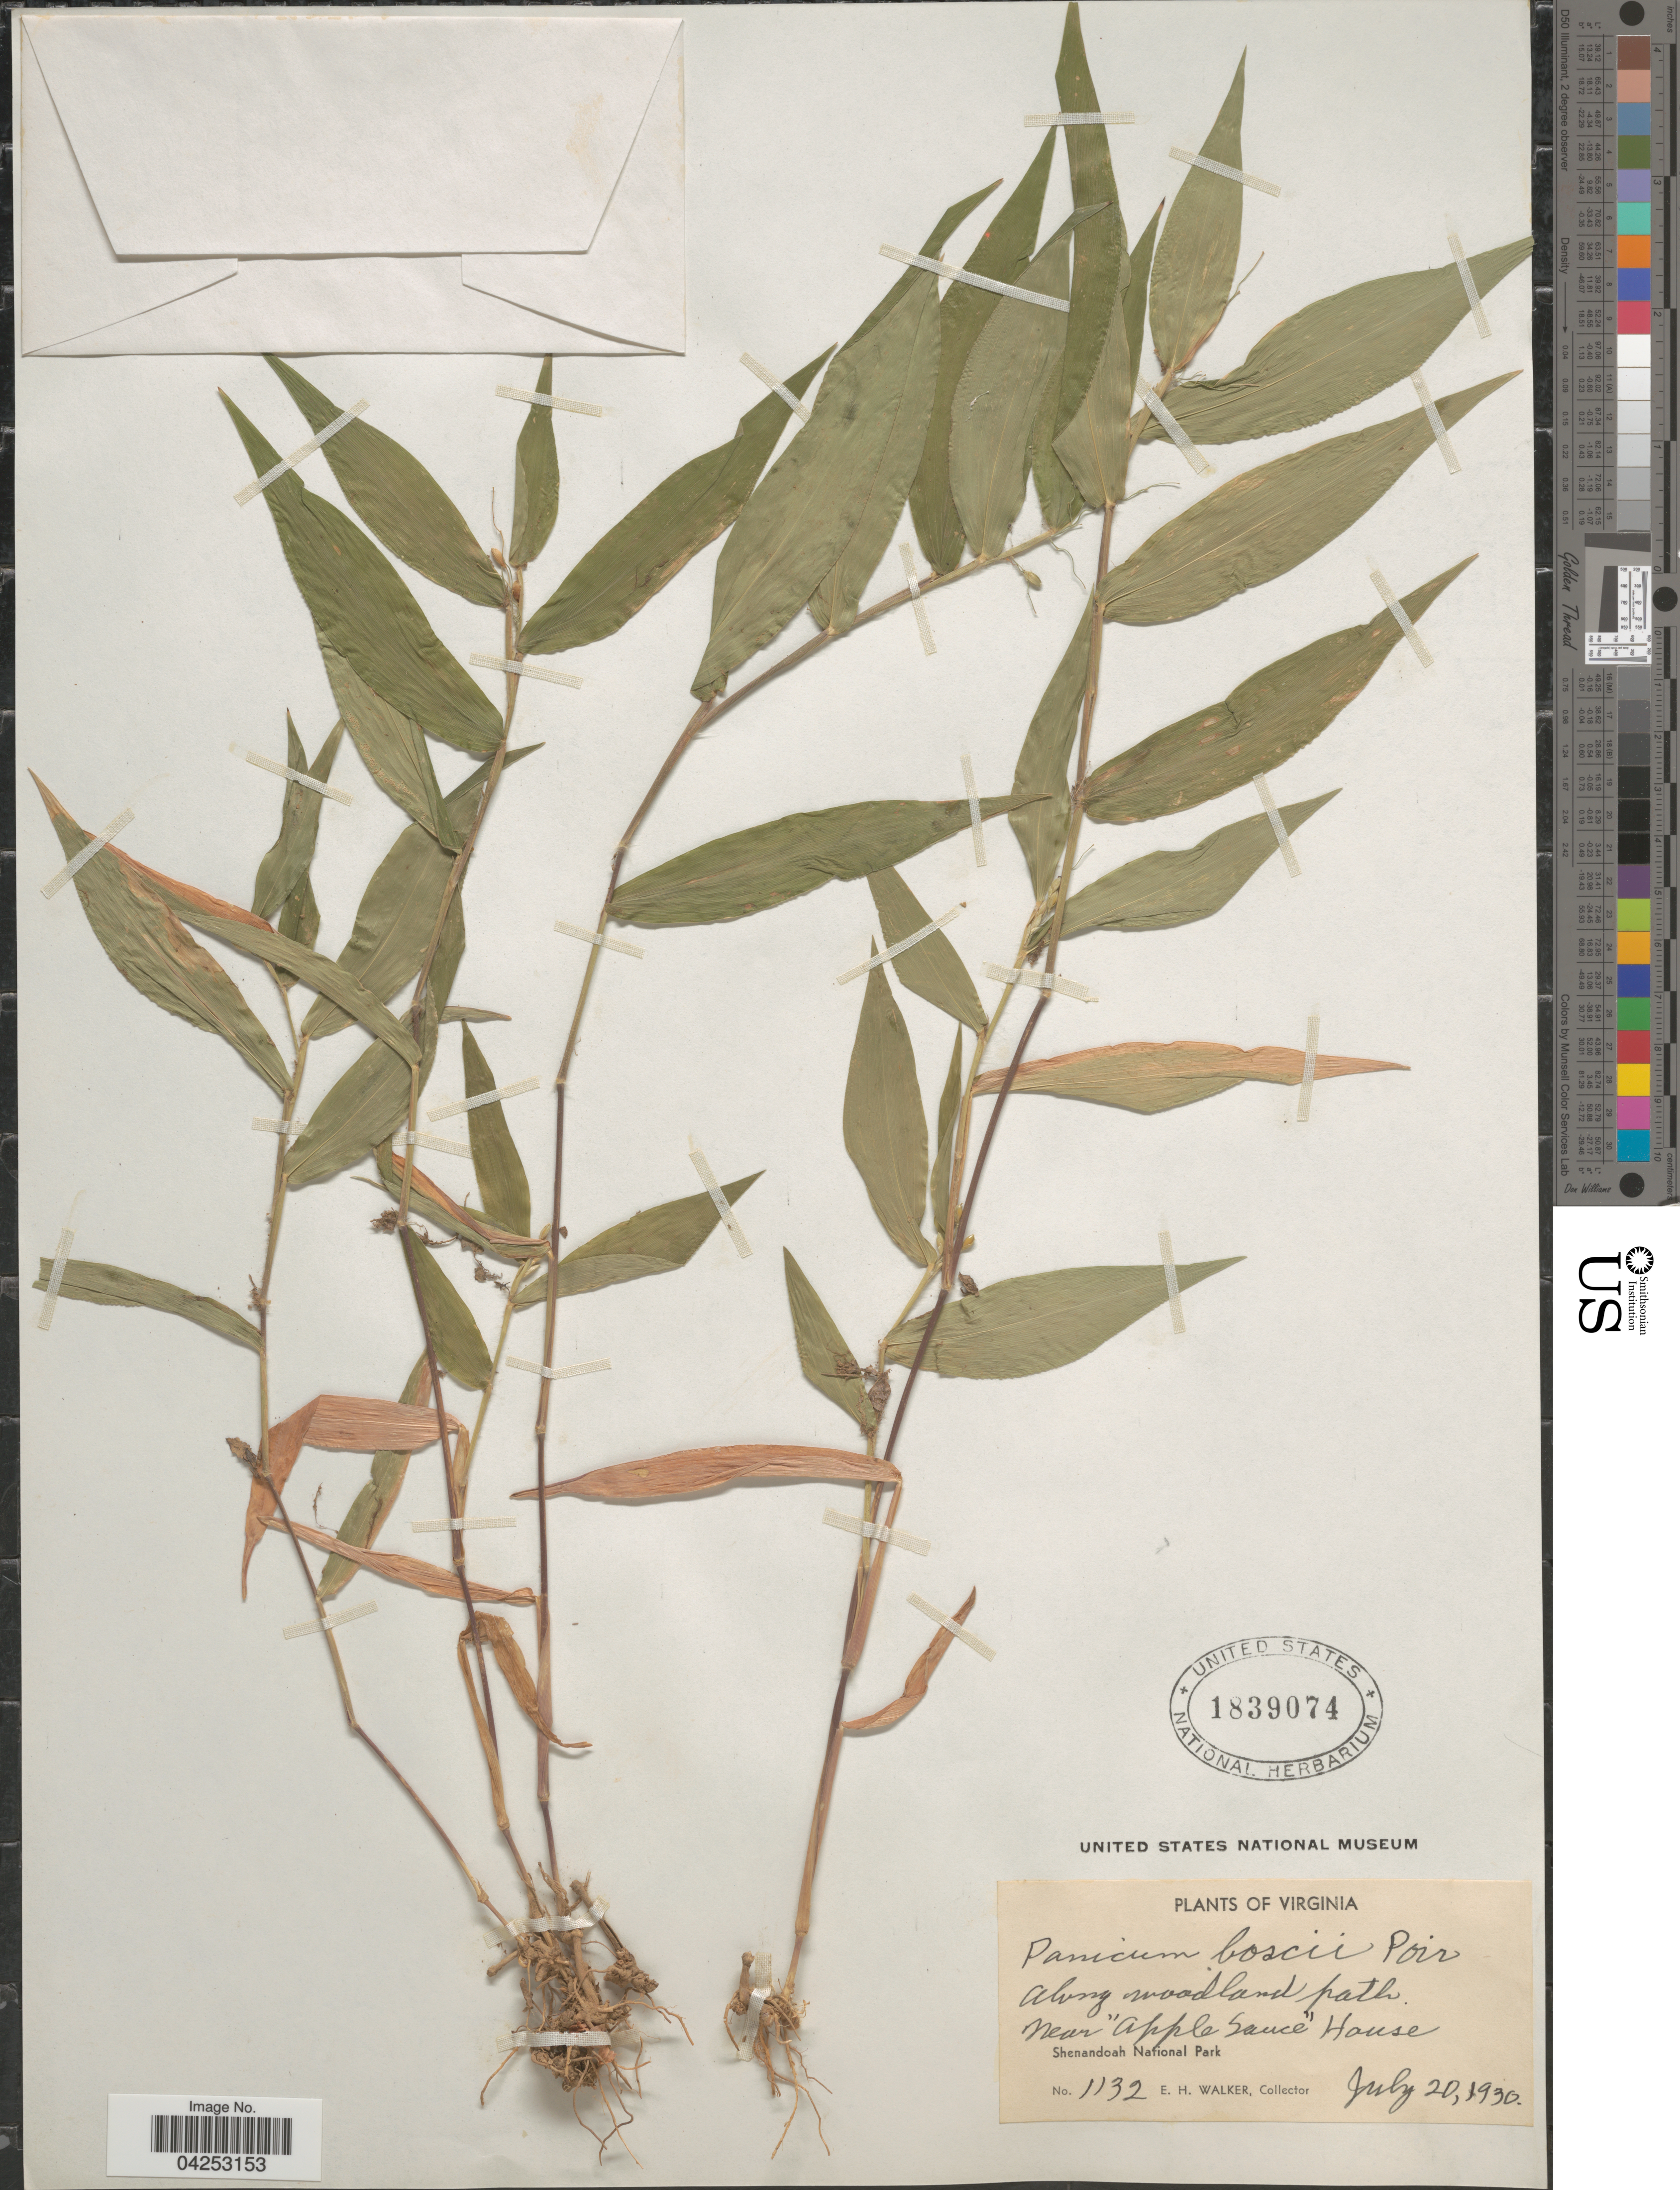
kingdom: Plantae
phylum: Tracheophyta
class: Liliopsida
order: Poales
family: Poaceae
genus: Dichanthelium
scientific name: Dichanthelium boscii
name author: (Poir.) Gould & C.A. Clark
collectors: E. H. Walker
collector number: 1132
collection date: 1930-07-20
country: United States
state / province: Virginia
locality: Along woodland path. Near "Apple Sauce" House. Shenandoah National Park.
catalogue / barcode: US 1839074